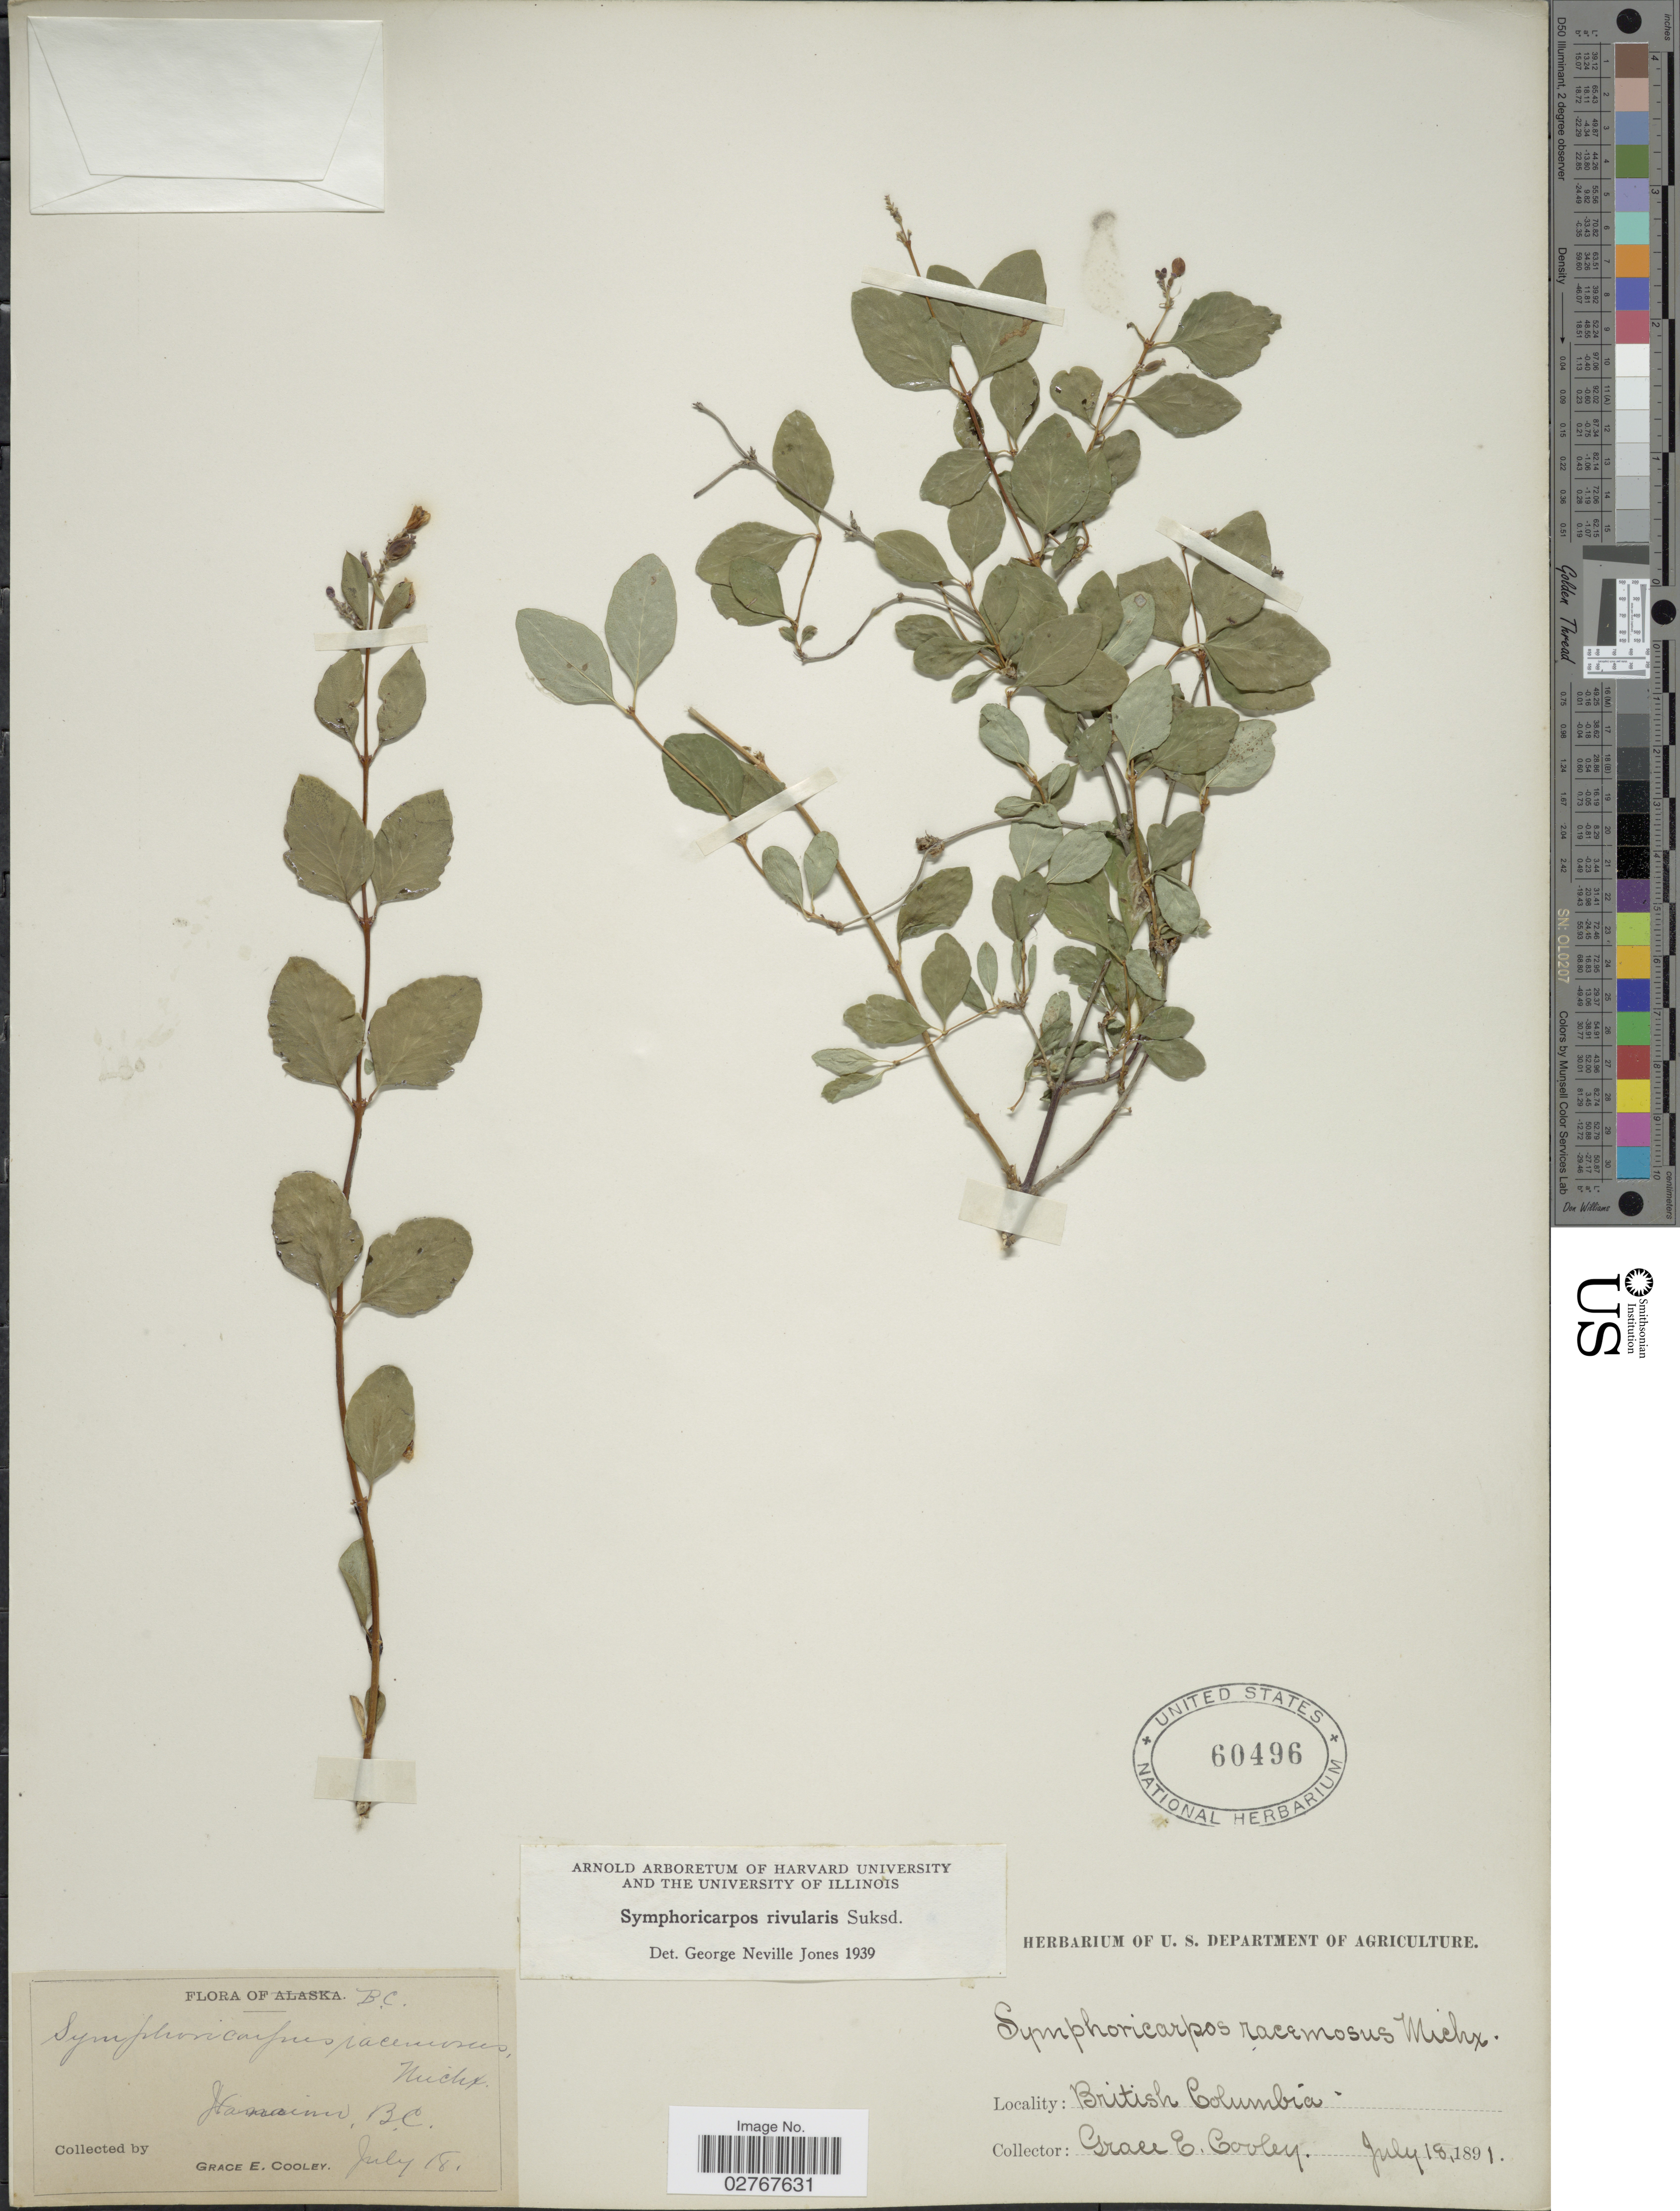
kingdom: Plantae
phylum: Tracheophyta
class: Magnoliopsida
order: Dipsacales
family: Caprifoliaceae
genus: Symphoricarpos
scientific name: Symphoricarpos rivularis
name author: Suksd.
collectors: G. E. Cooley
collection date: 1891-07-18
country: Canada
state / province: British Columbia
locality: Nanaimo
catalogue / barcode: US 60496